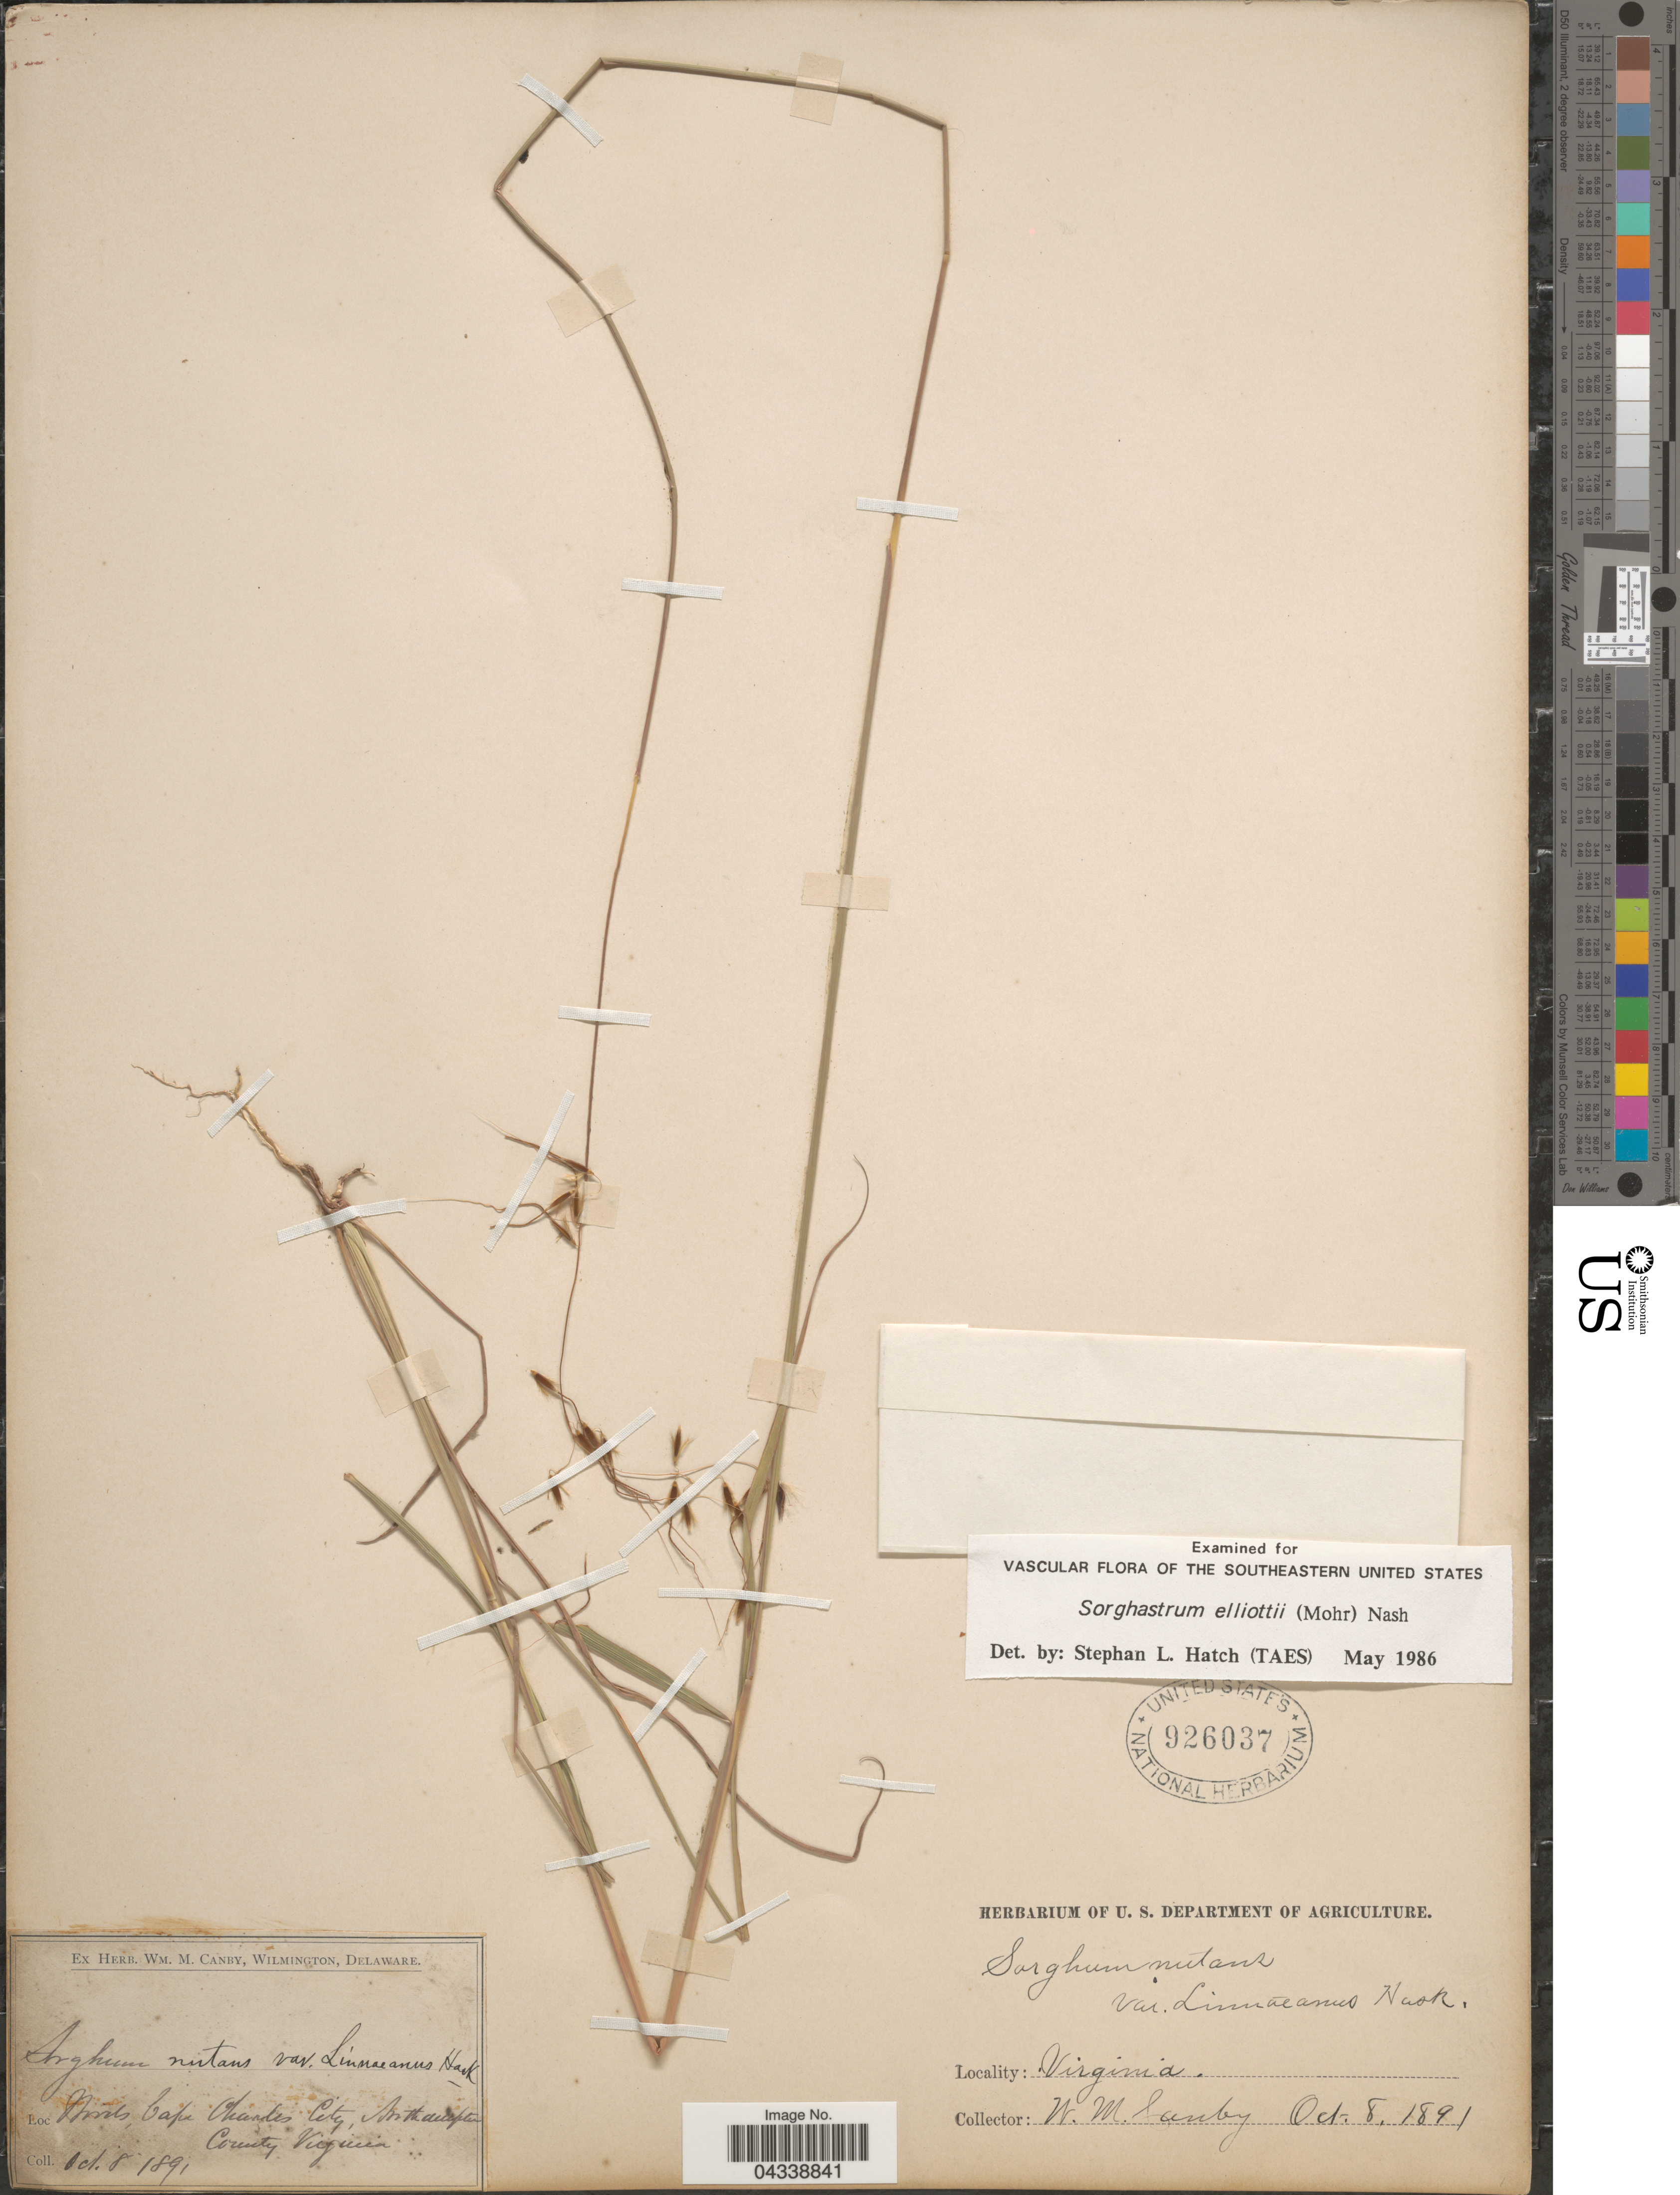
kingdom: Plantae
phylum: Tracheophyta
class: Liliopsida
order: Poales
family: Poaceae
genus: Sorghastrum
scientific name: Sorghastrum elliottii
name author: (C. Mohr) Nash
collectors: W. M. Canby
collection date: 1891-10-08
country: United States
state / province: Virginia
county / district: Northampton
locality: Woods, Cape Charles City.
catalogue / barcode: US 926037